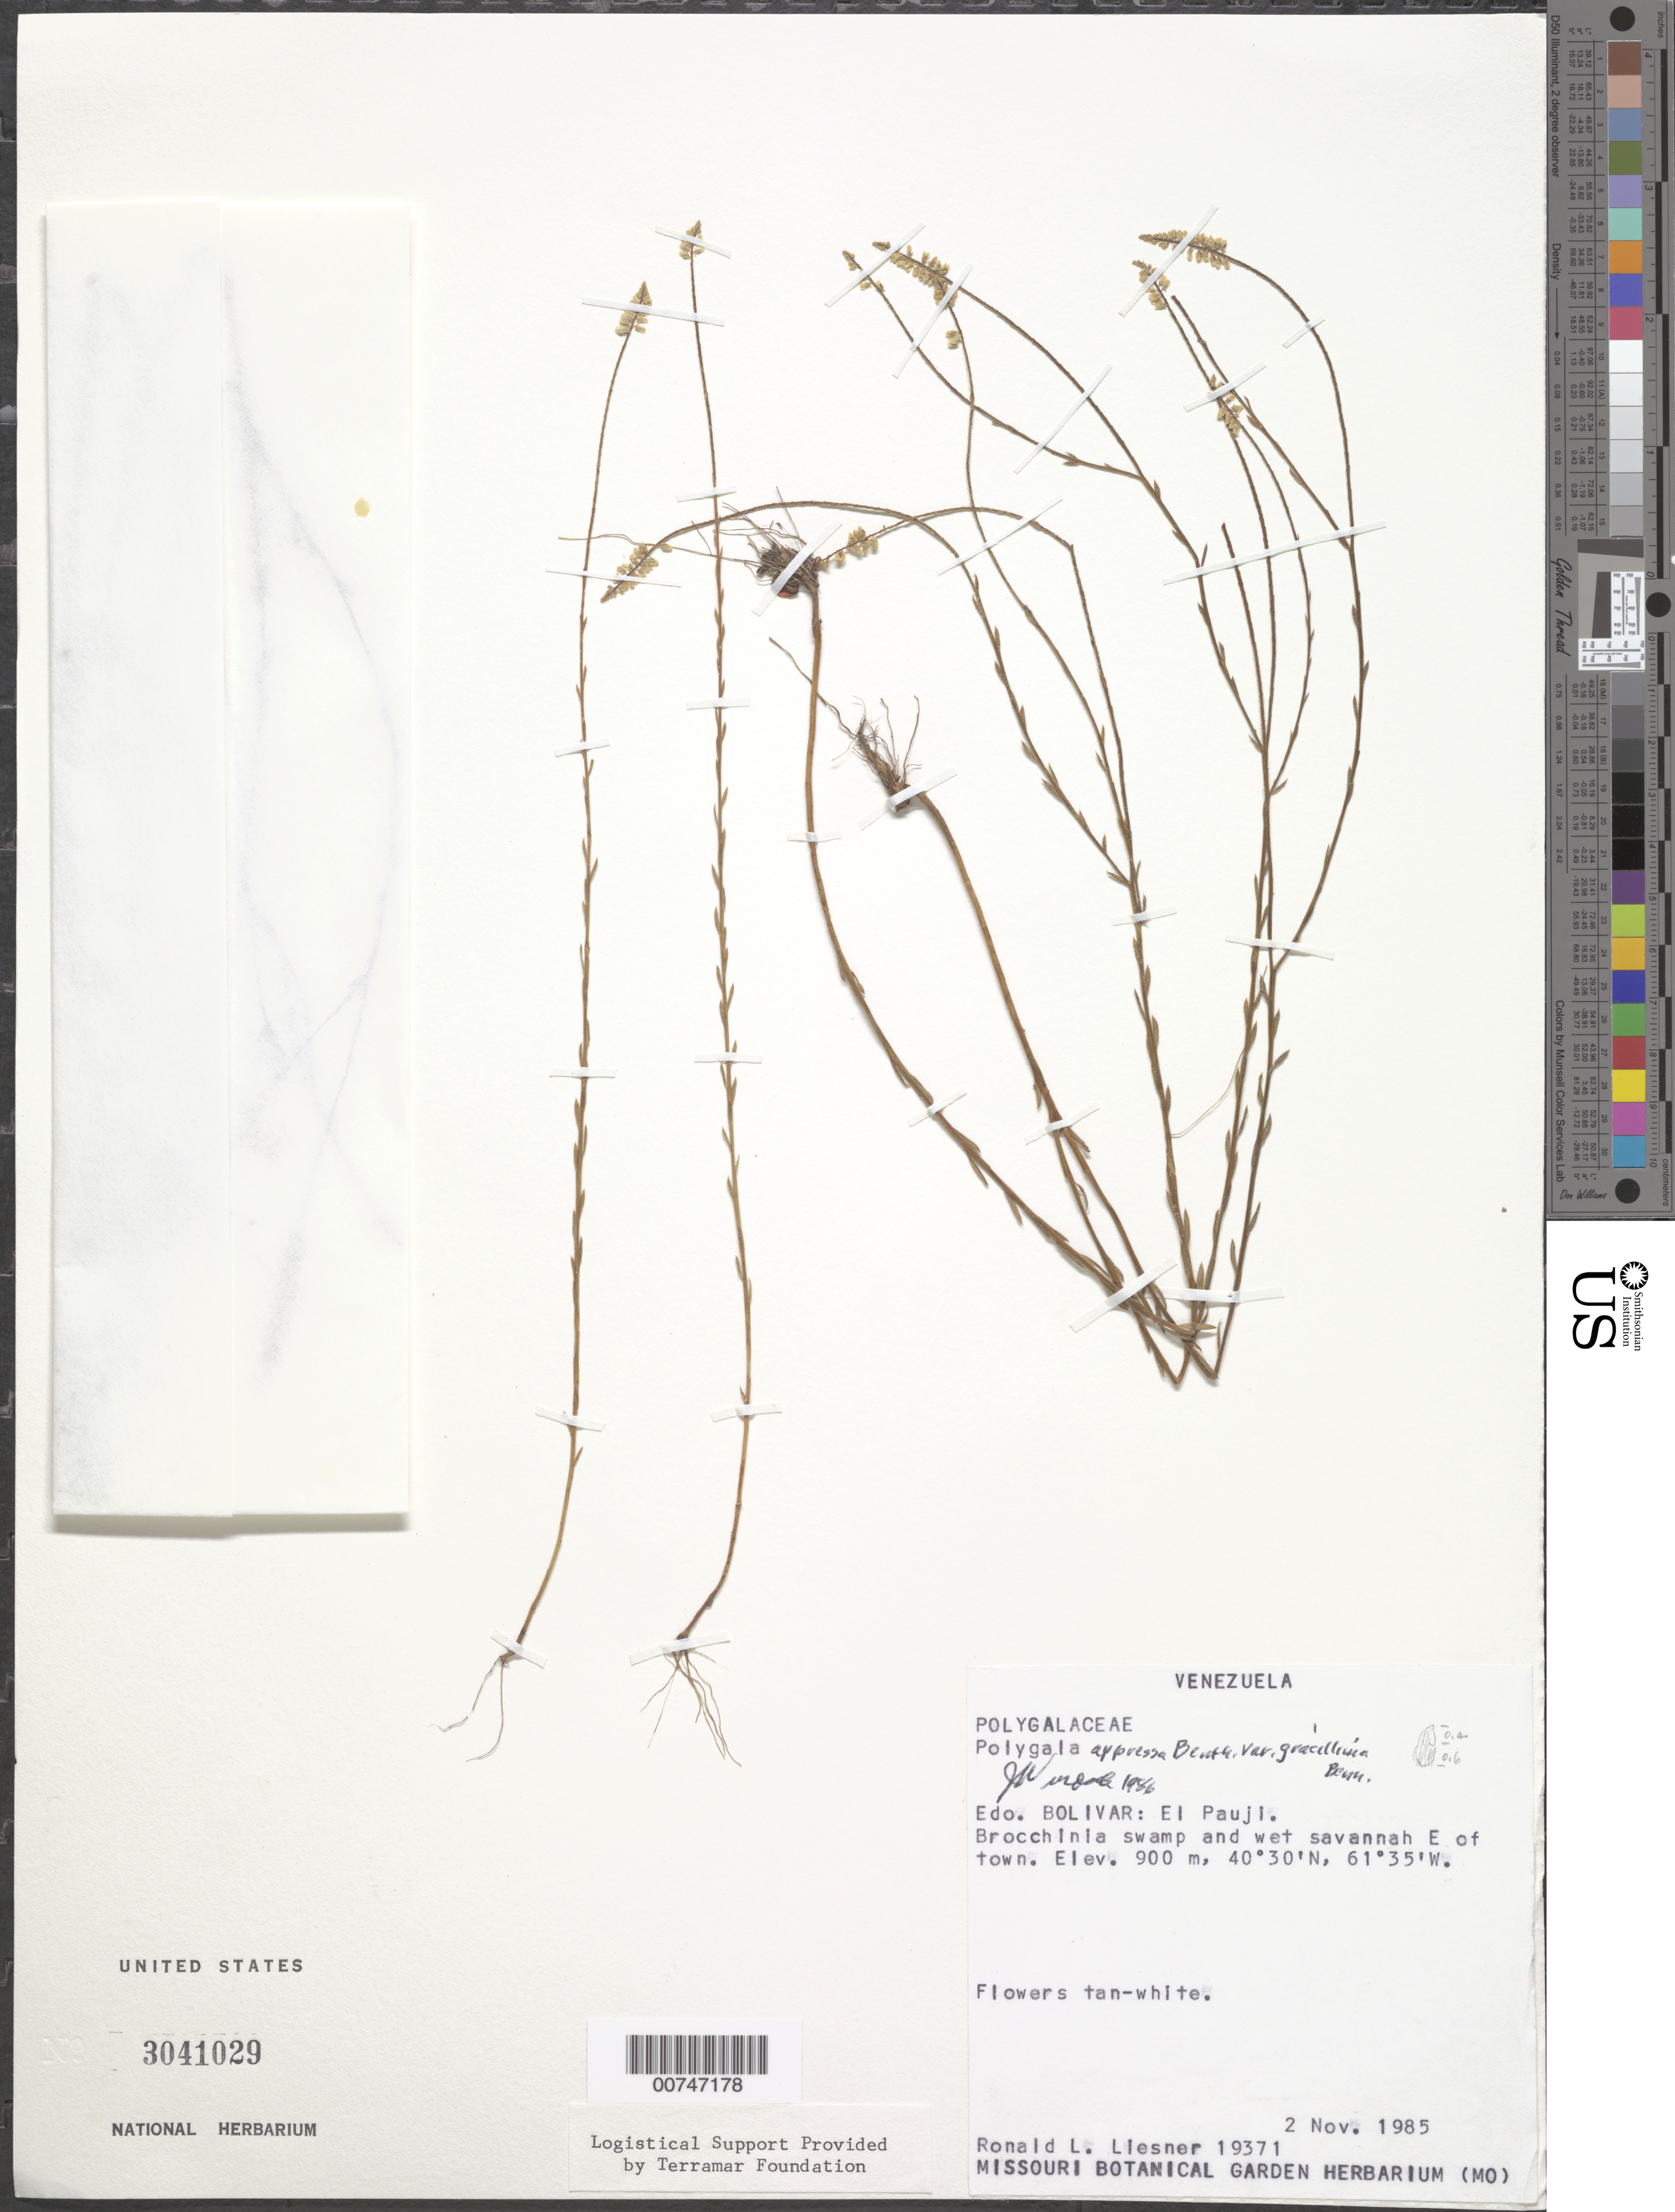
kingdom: Plantae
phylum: Tracheophyta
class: Magnoliopsida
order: Fabales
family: Polygalaceae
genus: Polygala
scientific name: Polygala appressa var. gracillima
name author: (S. Watson) A.W. Benn.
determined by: Wurdack, John J., (US), US (UNITED STATES)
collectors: R. L. Liesner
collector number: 19371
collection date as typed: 2-Nov-85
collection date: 1985-11-02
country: Venezuela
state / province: Bolívar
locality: El Pauji, E of town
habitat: Brocchinia swamp and wet savanna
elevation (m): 900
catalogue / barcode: US 3041029